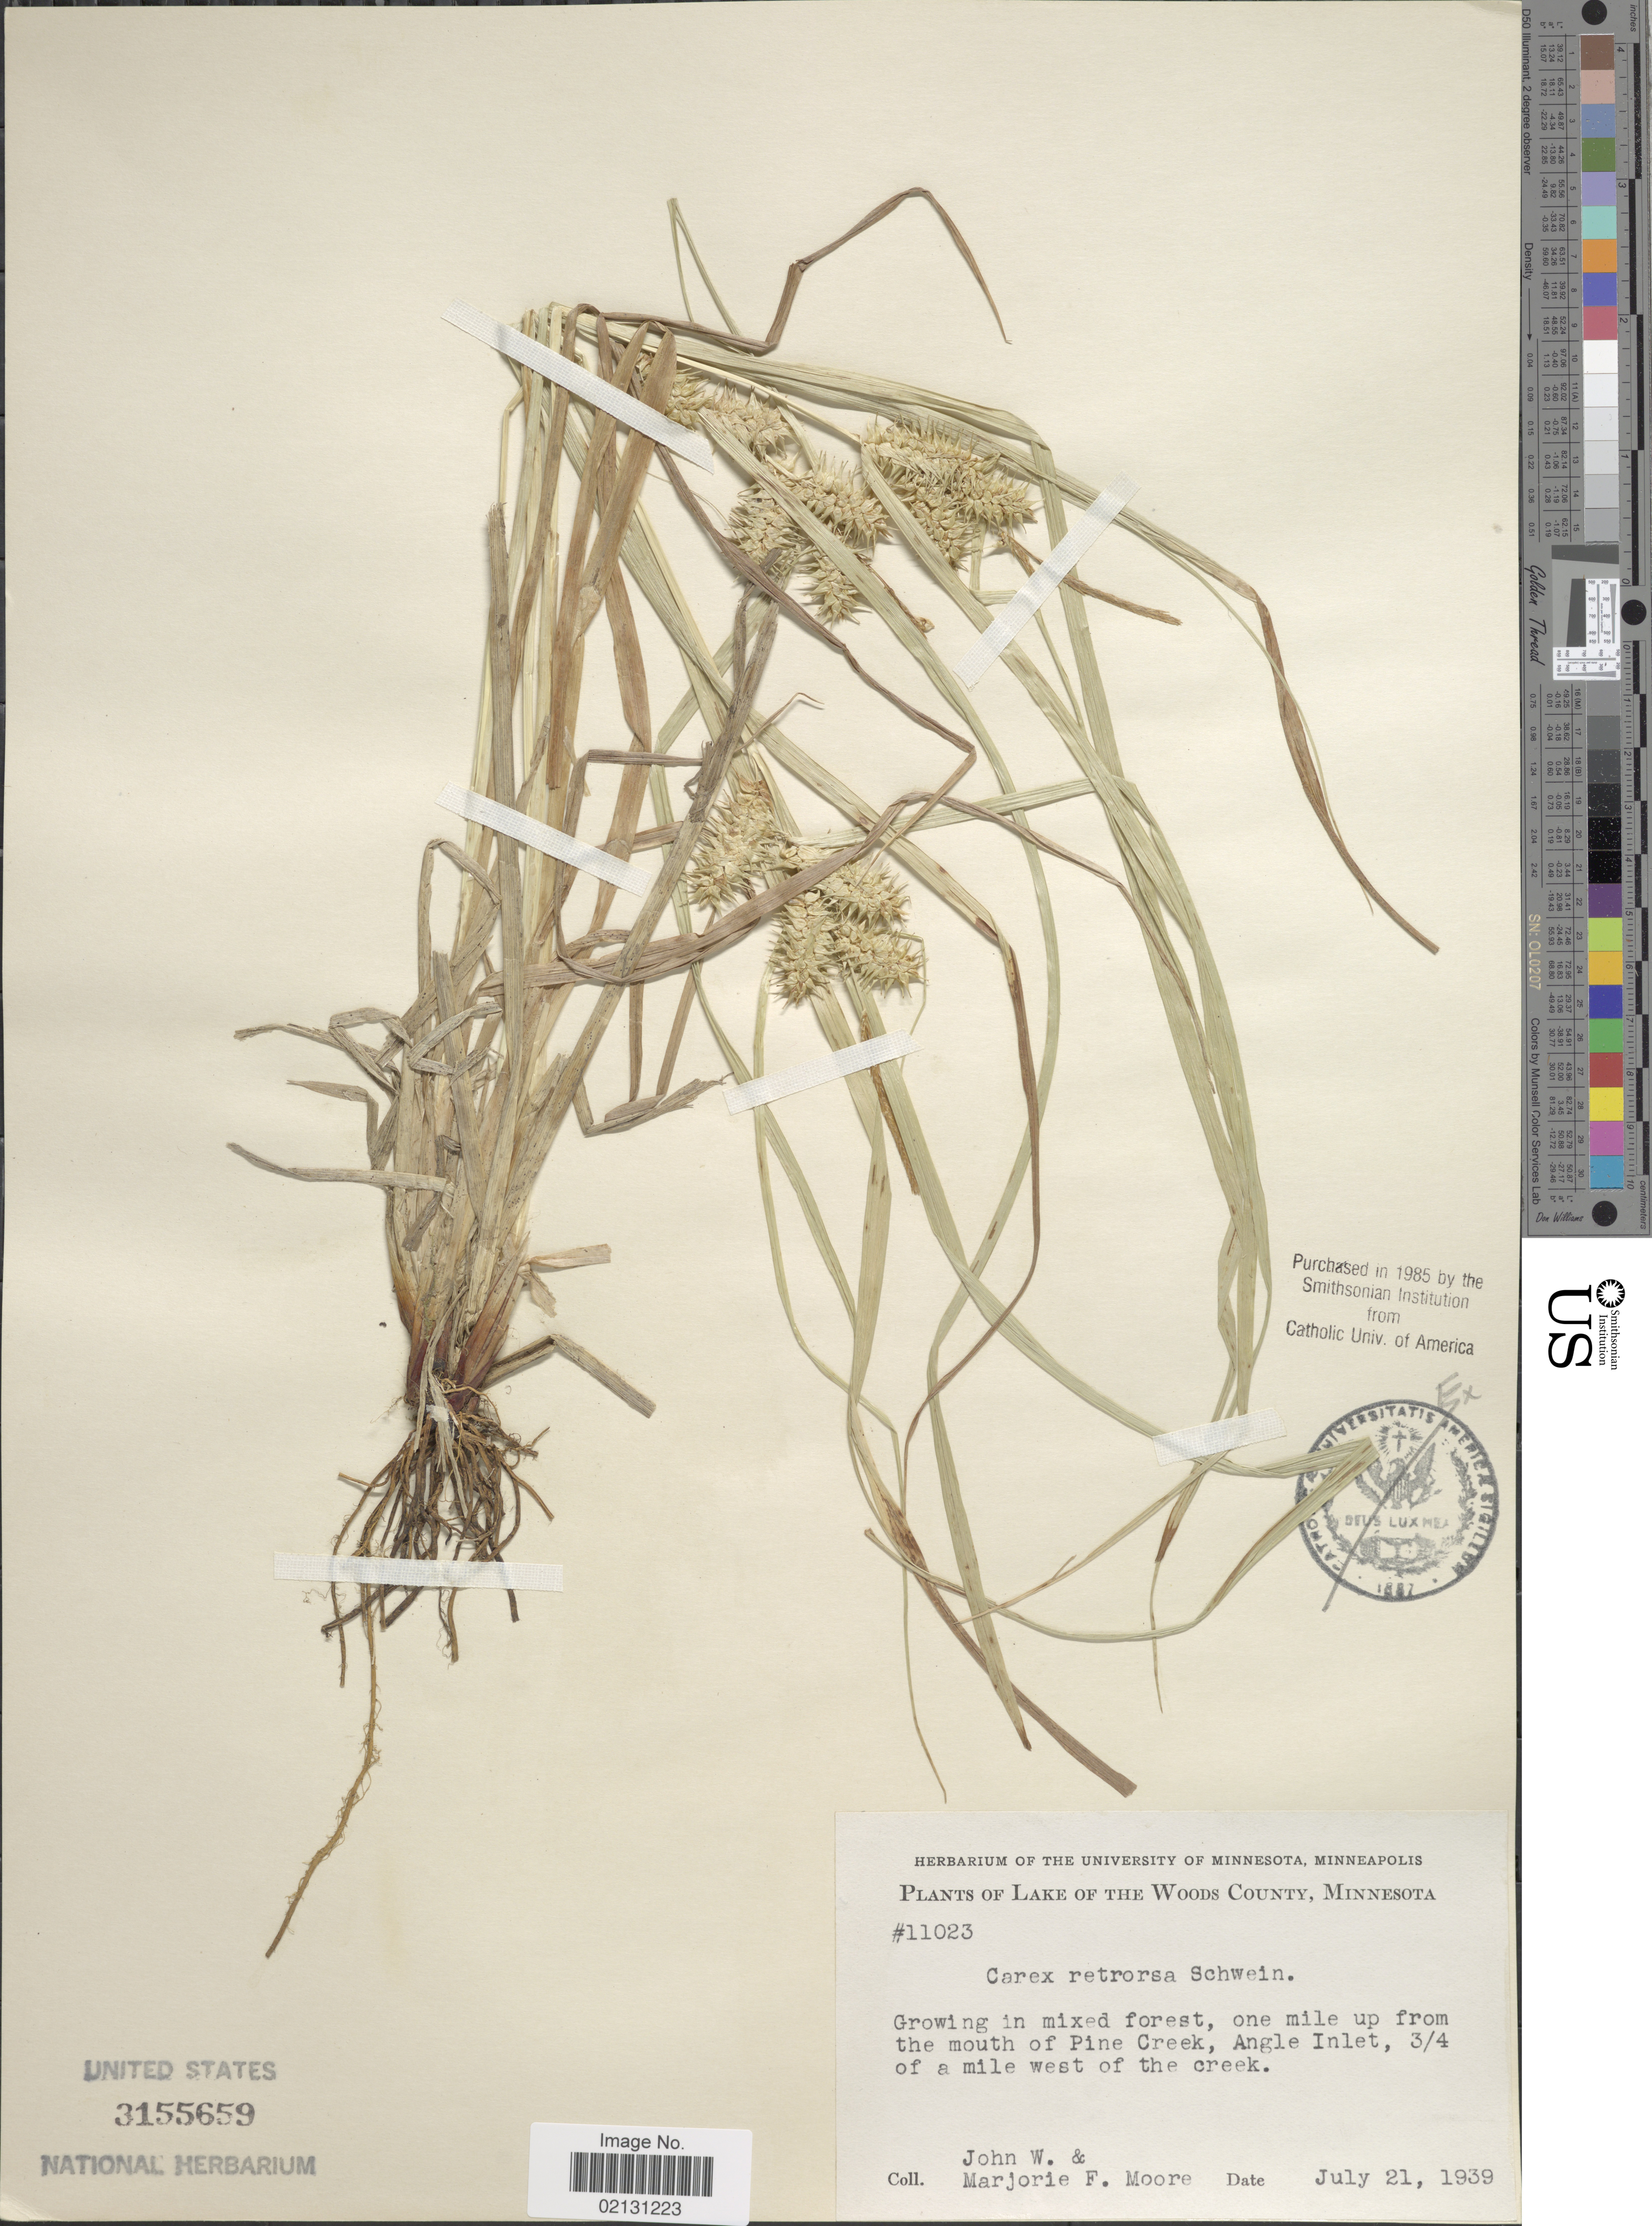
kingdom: Plantae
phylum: Tracheophyta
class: Liliopsida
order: Poales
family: Cyperaceae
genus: Carex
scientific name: Carex retrorsa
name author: Schwein.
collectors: J. Moore & M. F. Moore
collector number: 11023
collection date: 1939-07-21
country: United States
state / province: Minnesota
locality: Lake of The Woods County, Growing in mixed forest, one mile up from the mouth of Pine Creek, Angle Inlet, 3/4 of a mile west of the creek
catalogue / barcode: US 3155659